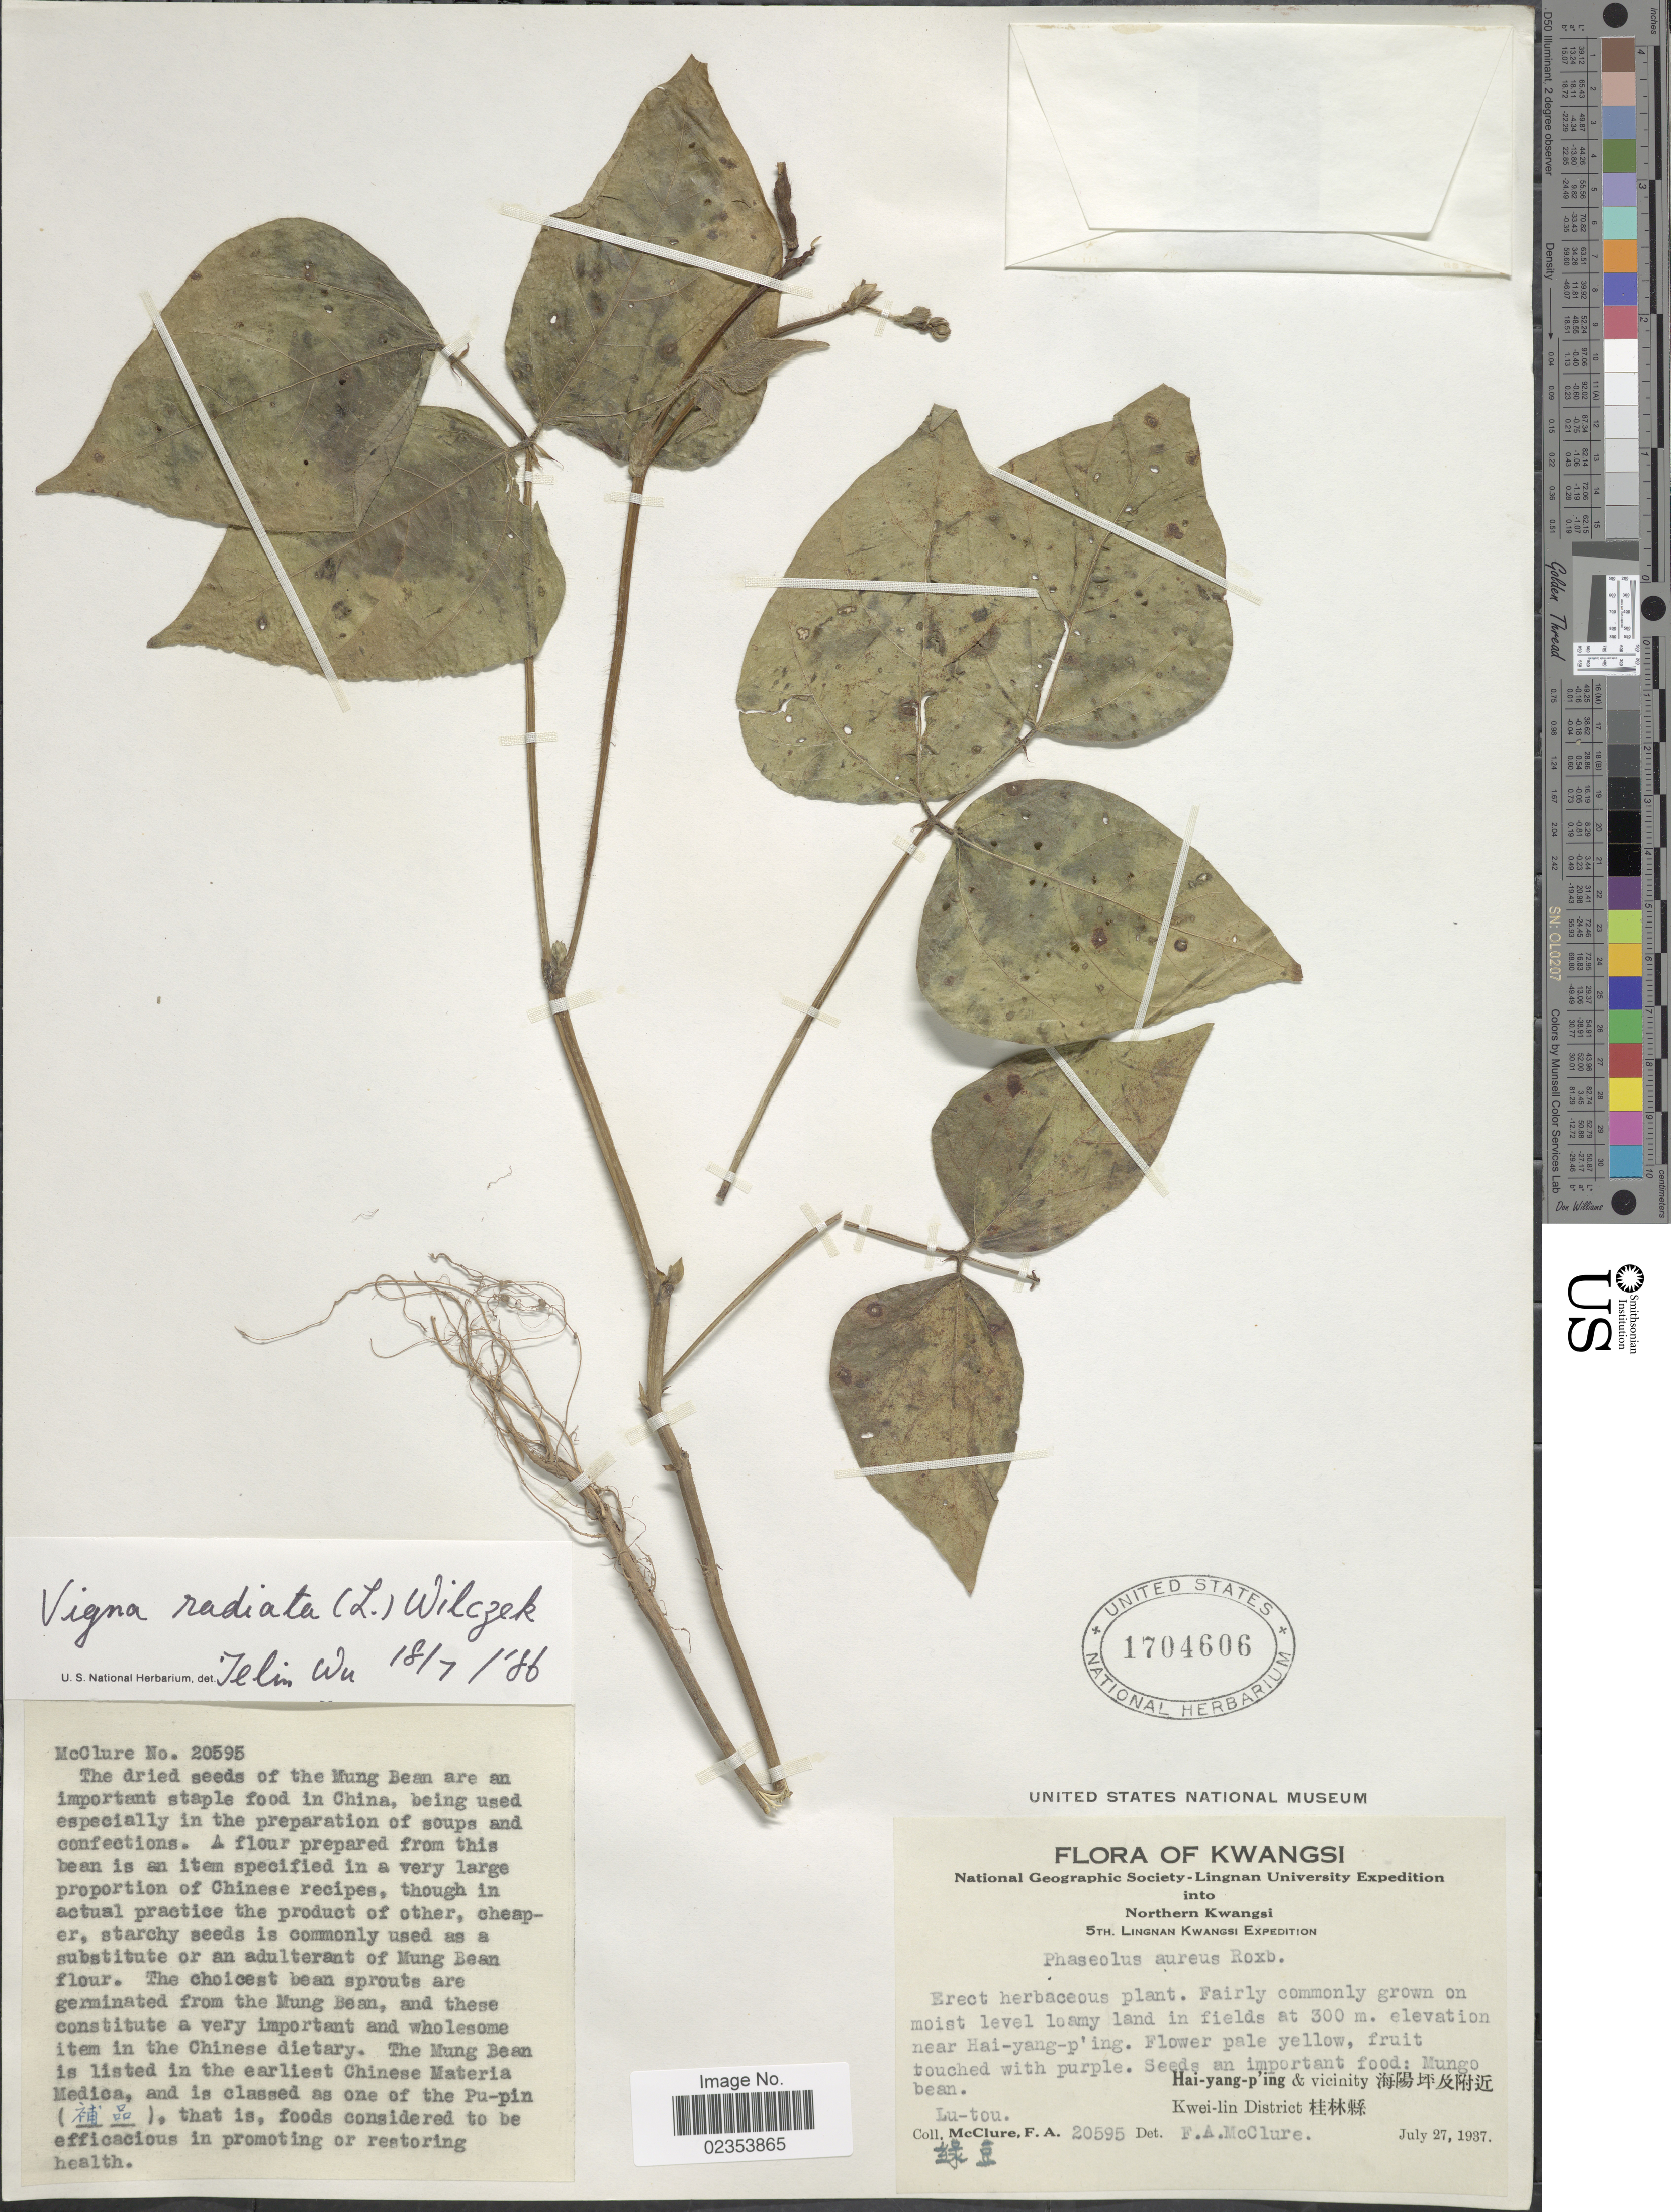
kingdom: Plantae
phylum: Tracheophyta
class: Magnoliopsida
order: Fabales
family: Fabaceae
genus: Vigna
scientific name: Vigna radiata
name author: (L.) R. Wilczek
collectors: F. A. McClure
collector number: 20595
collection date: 1937-07-27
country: China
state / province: Guangxi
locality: Kwangsi. Northern Kwangsi, Hai-yang-p'ing & vicinity, Kwei-lin District, Lu-tou.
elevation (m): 300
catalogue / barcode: US 1704606